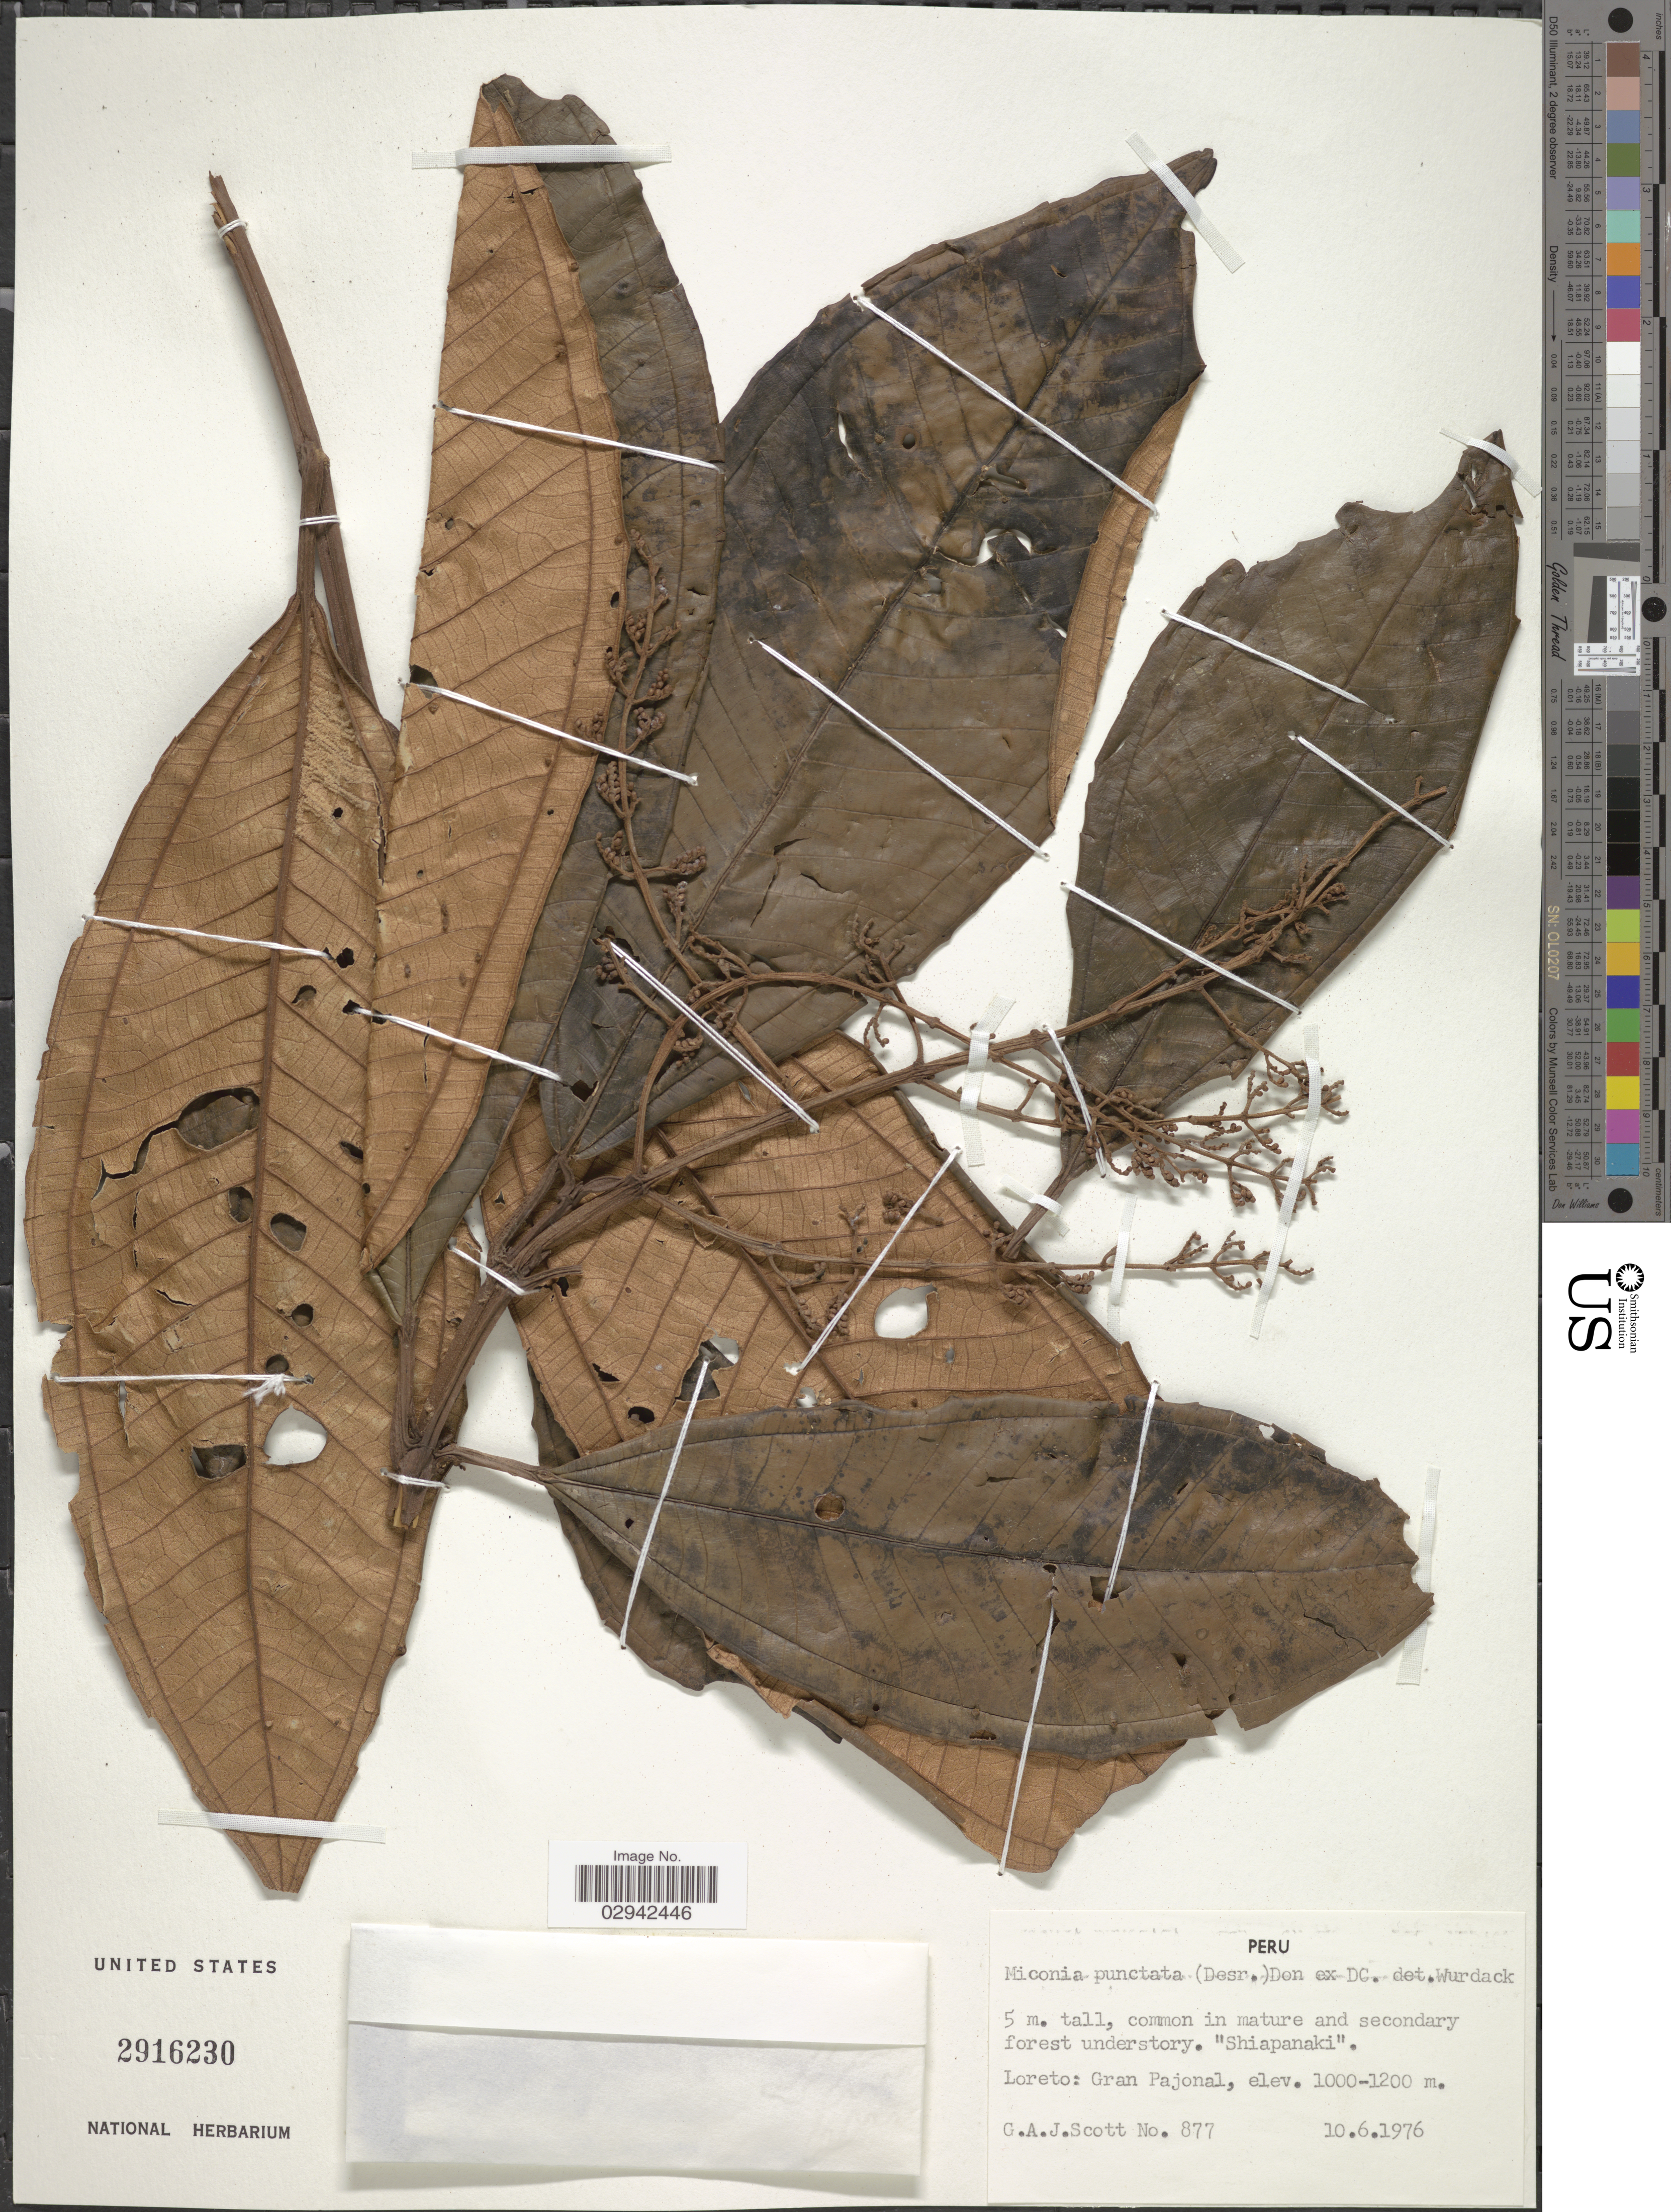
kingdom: Plantae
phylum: Tracheophyta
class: Magnoliopsida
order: Myrtales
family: Melastomataceae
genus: Miconia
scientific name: Miconia punctata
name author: (Desr.) D. Don ex DC.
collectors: G. Scott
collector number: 877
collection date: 1976-06-10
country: Peru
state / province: Loreto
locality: Loreto: Gran Pajonal.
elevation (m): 1000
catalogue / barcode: US 2916230